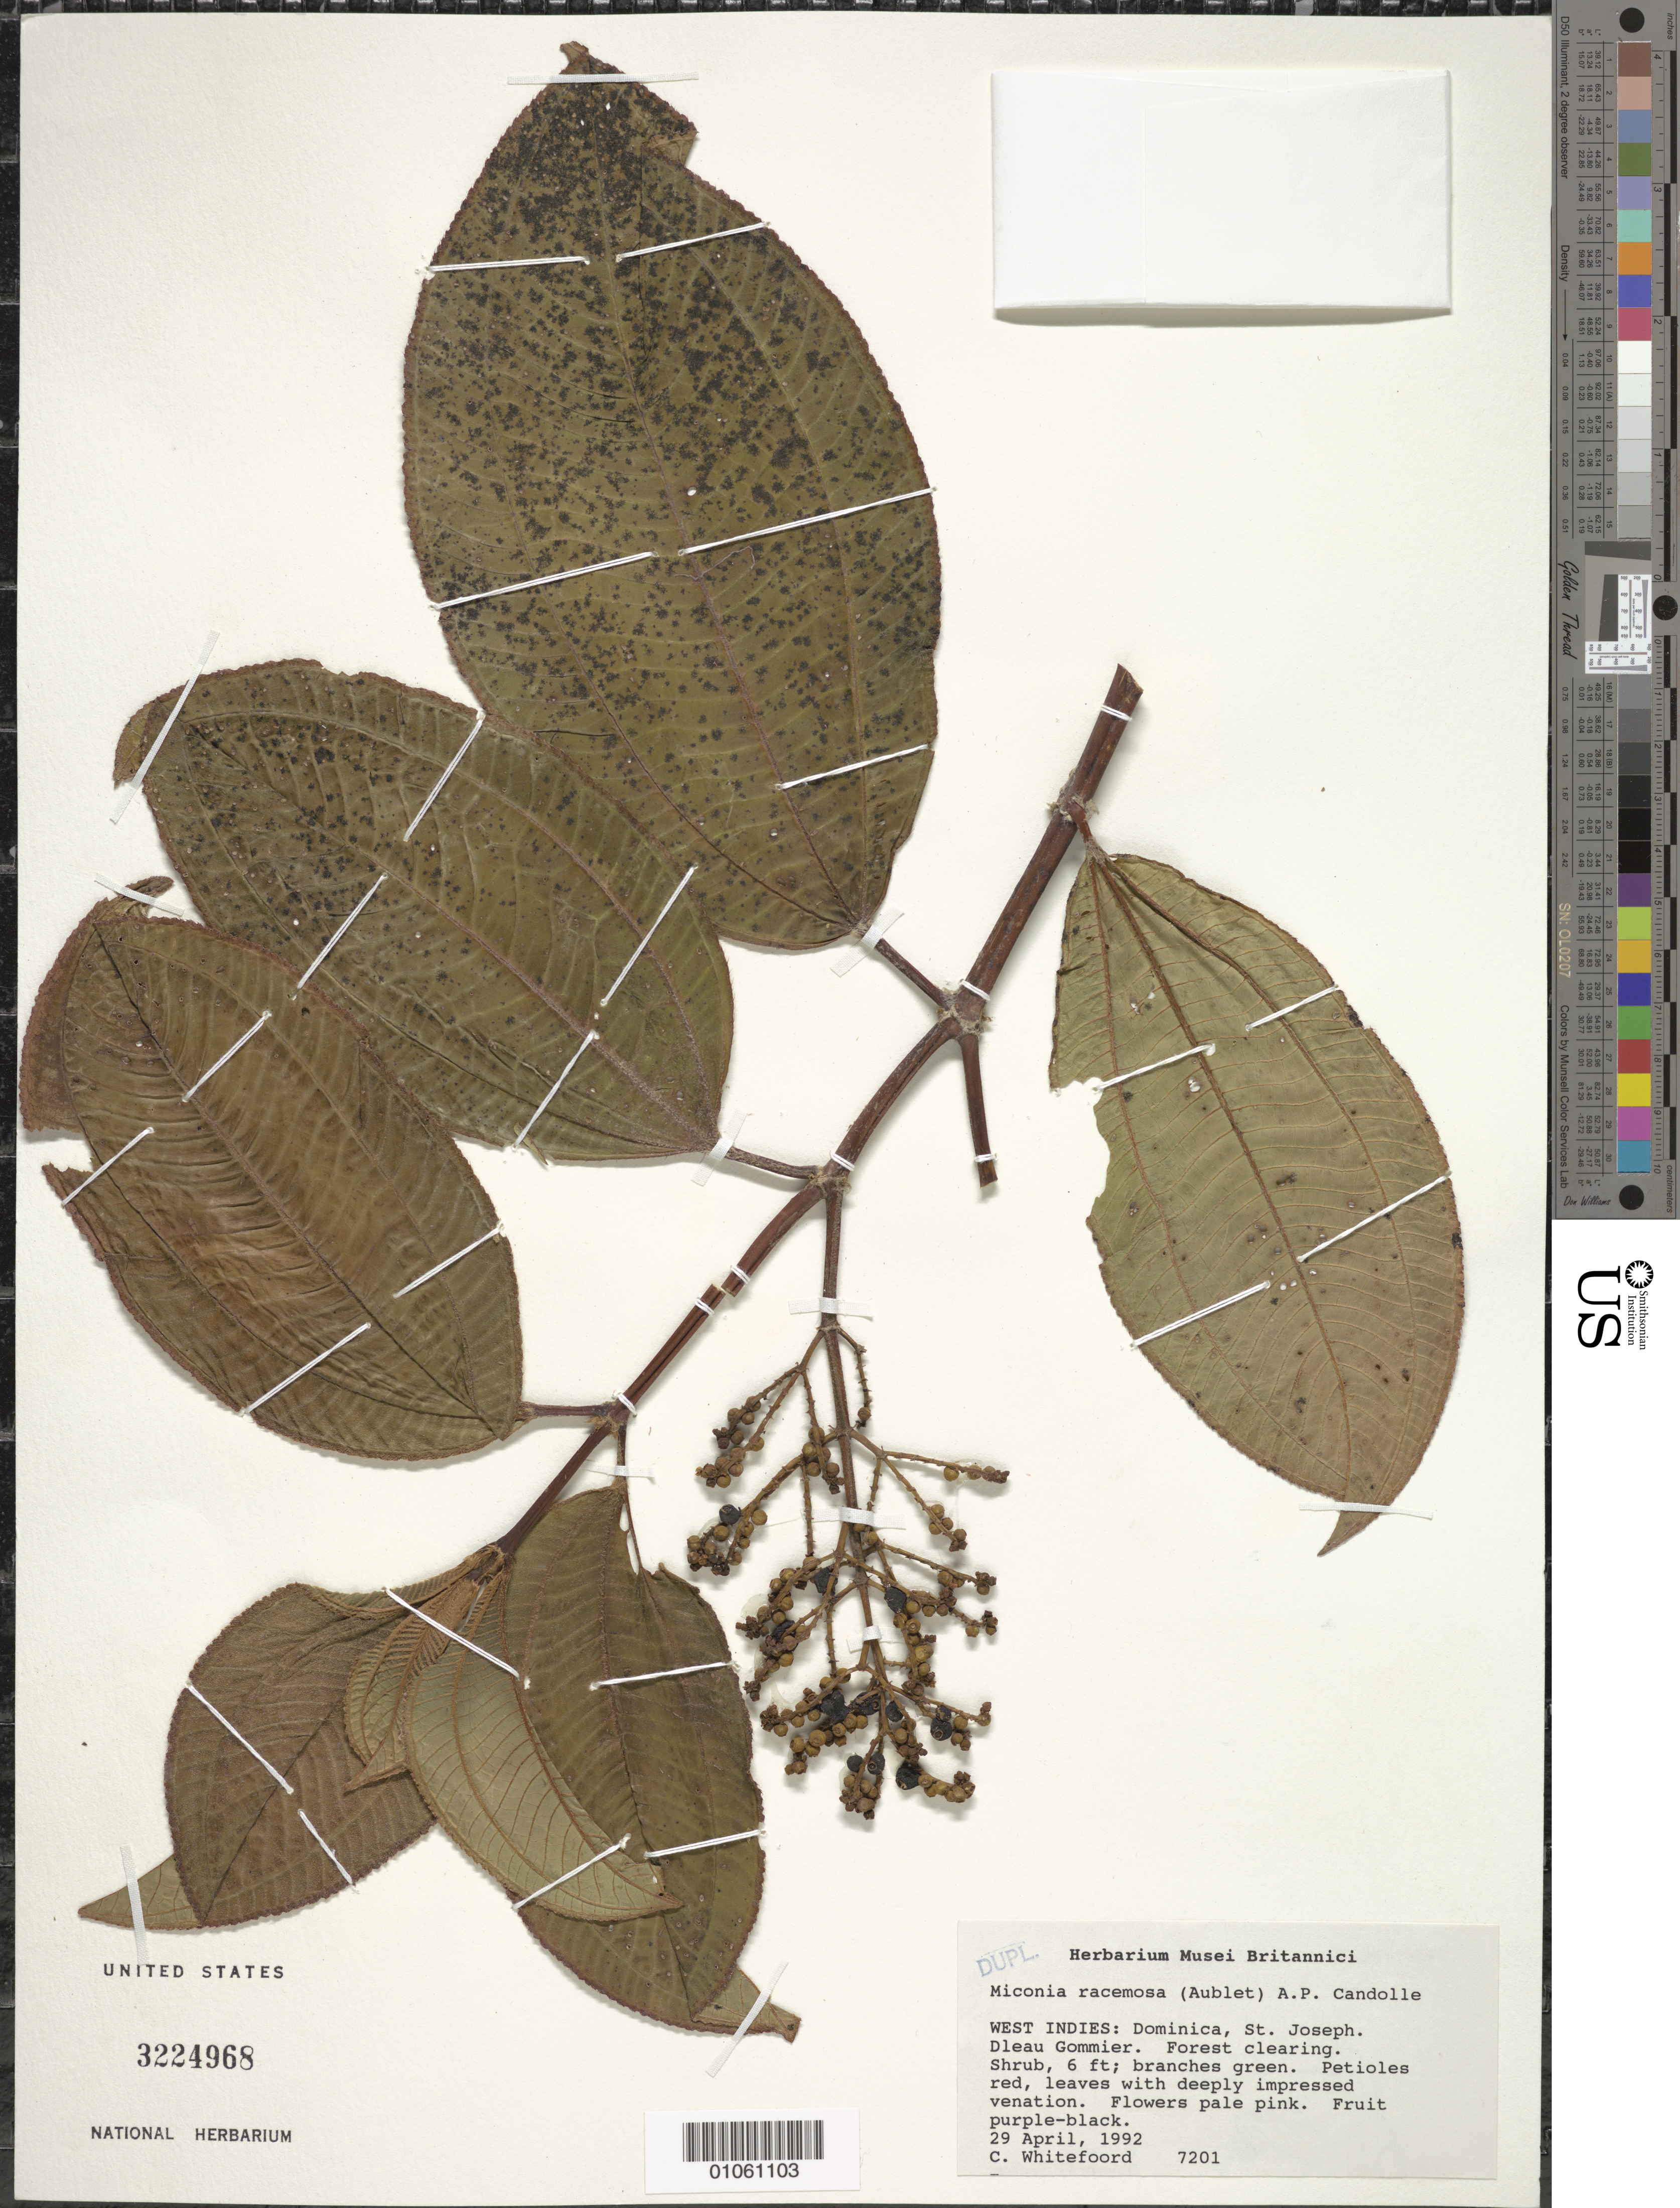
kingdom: Plantae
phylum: Tracheophyta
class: Magnoliopsida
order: Myrtales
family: Melastomataceae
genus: Miconia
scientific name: Miconia racemosa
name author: (Aubl.) DC.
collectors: C. Whitefoord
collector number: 7201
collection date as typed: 29 Apr 1992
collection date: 1992-04-29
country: Dominica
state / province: St. Joseph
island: Dominica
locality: Dleau Gommier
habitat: Forest along clearing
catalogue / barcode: US 3224968